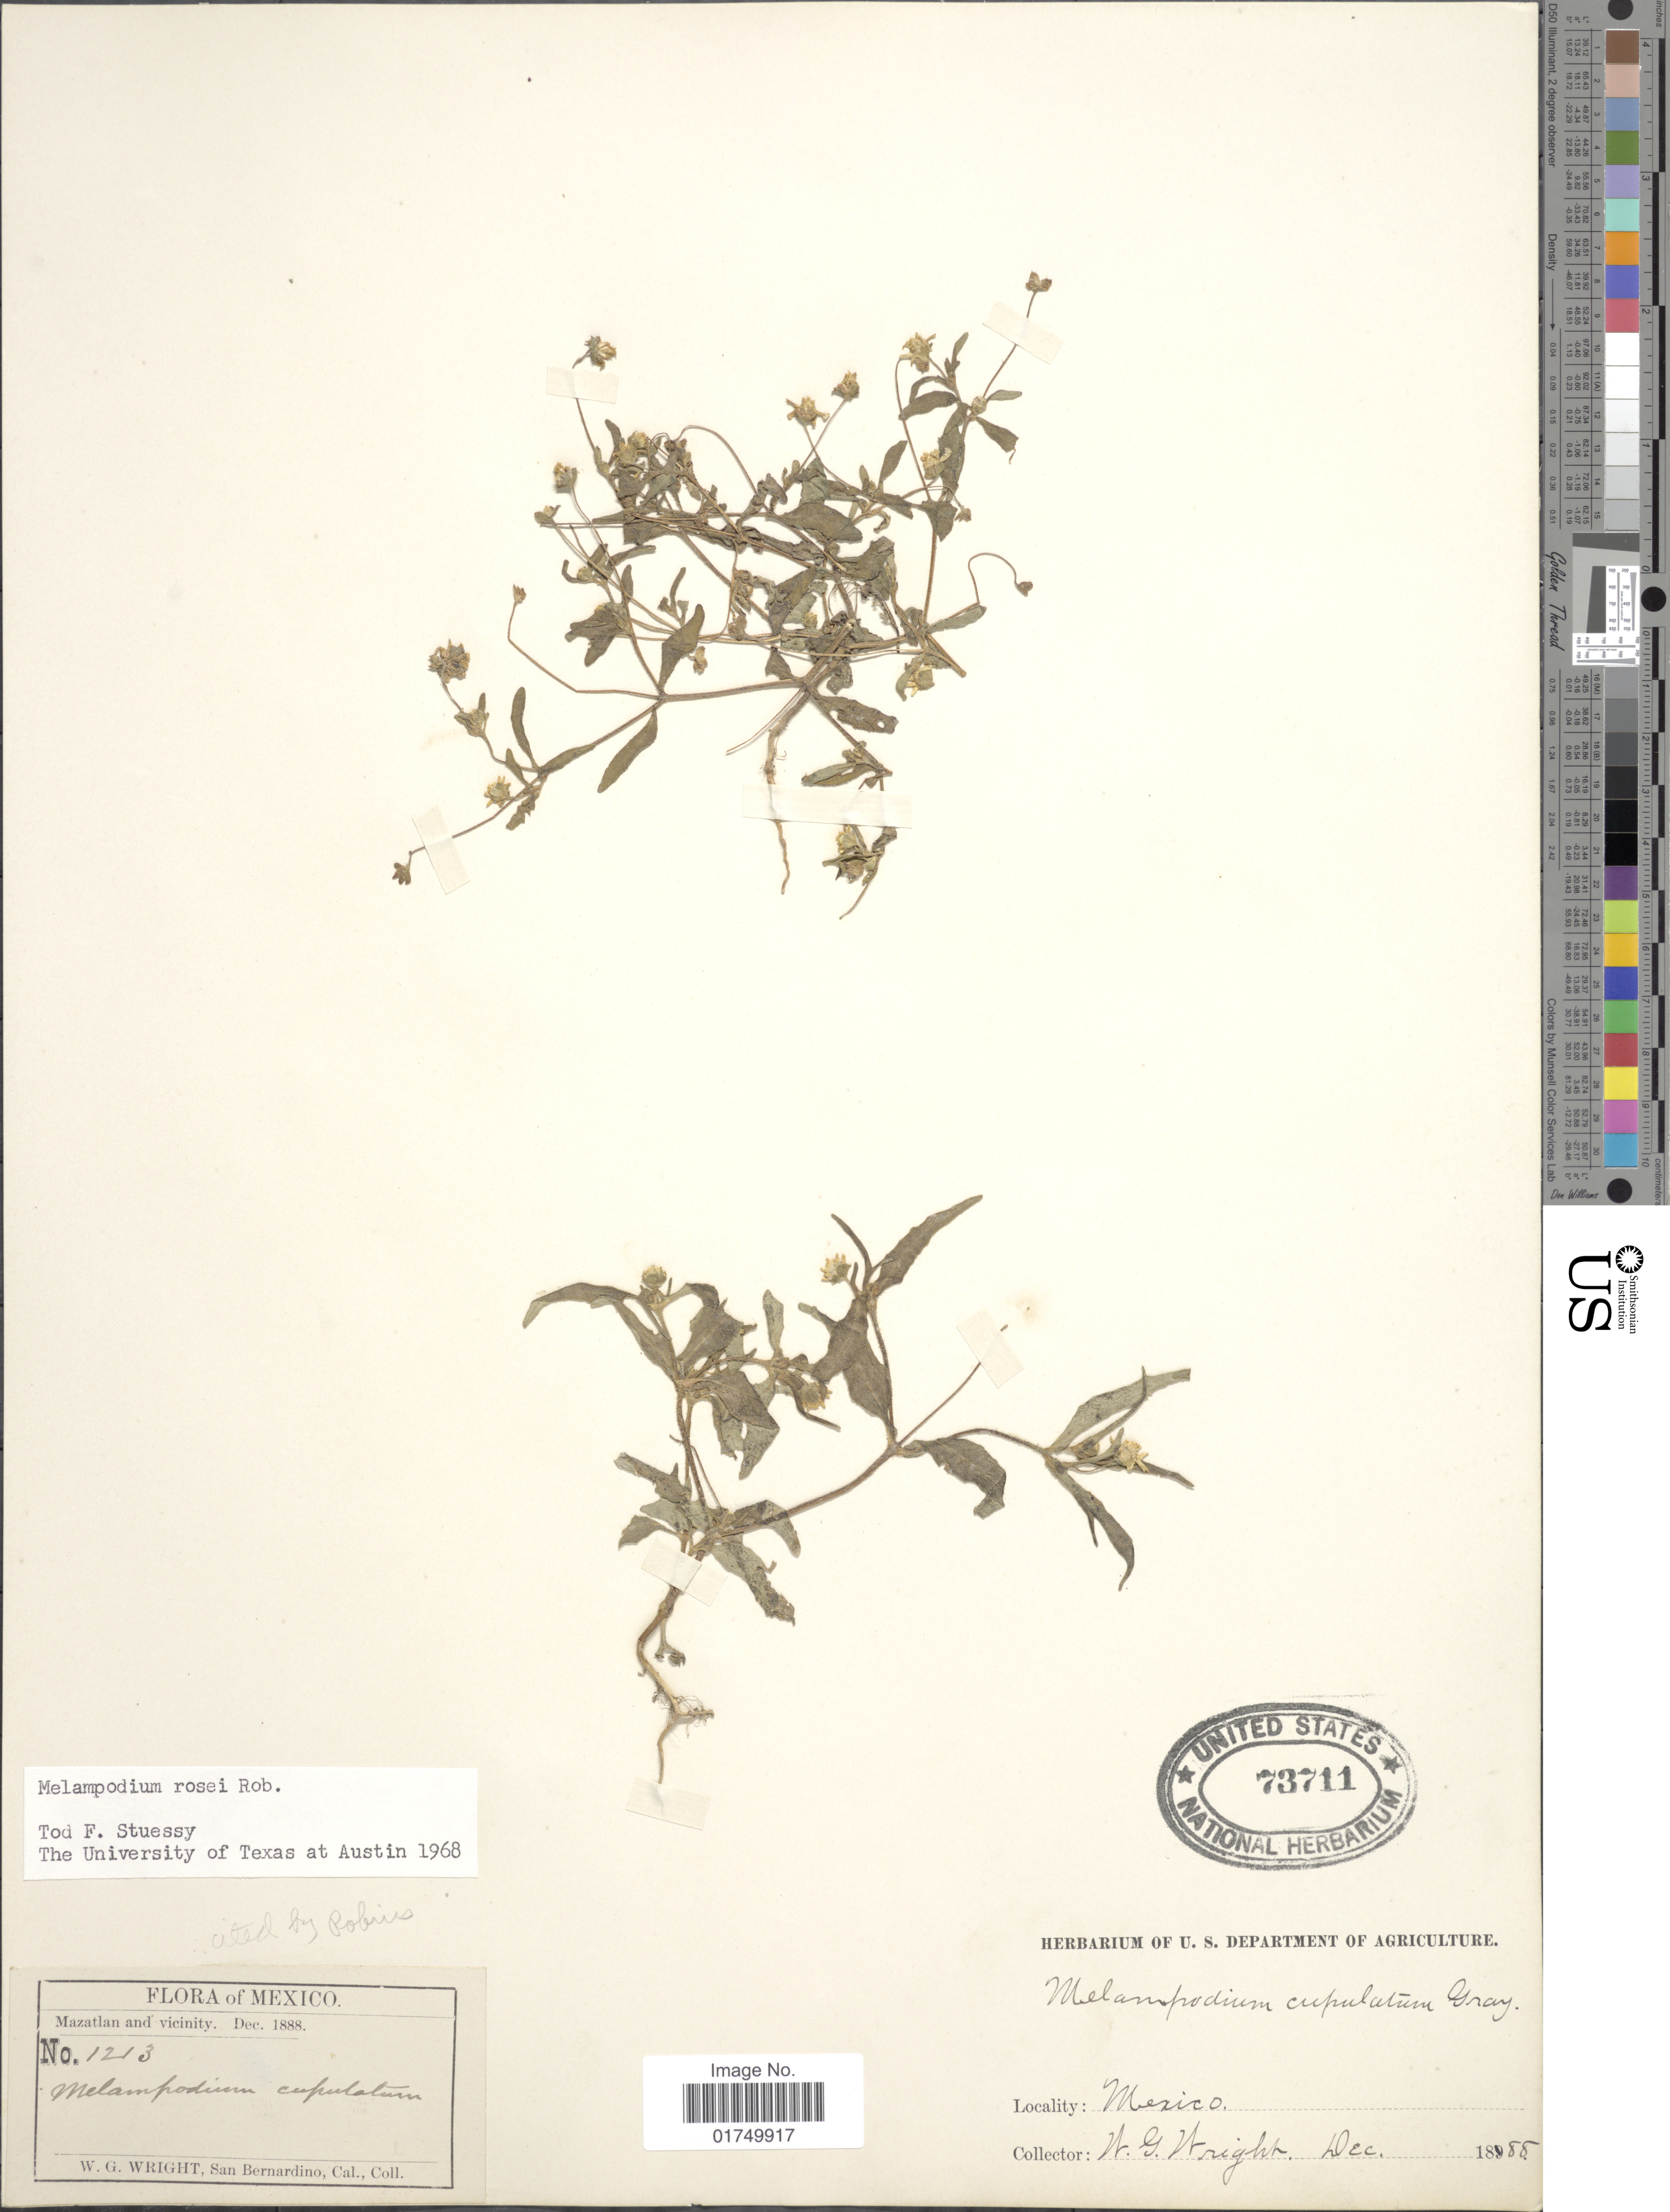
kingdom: Plantae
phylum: Tracheophyta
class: Magnoliopsida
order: Asterales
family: Asteraceae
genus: Melampodium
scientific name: Melampodium rosei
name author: B.L. Rob.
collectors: W. G. Wright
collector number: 1213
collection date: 1888-12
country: Mexico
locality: Mazatland and vicinity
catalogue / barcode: US 73711